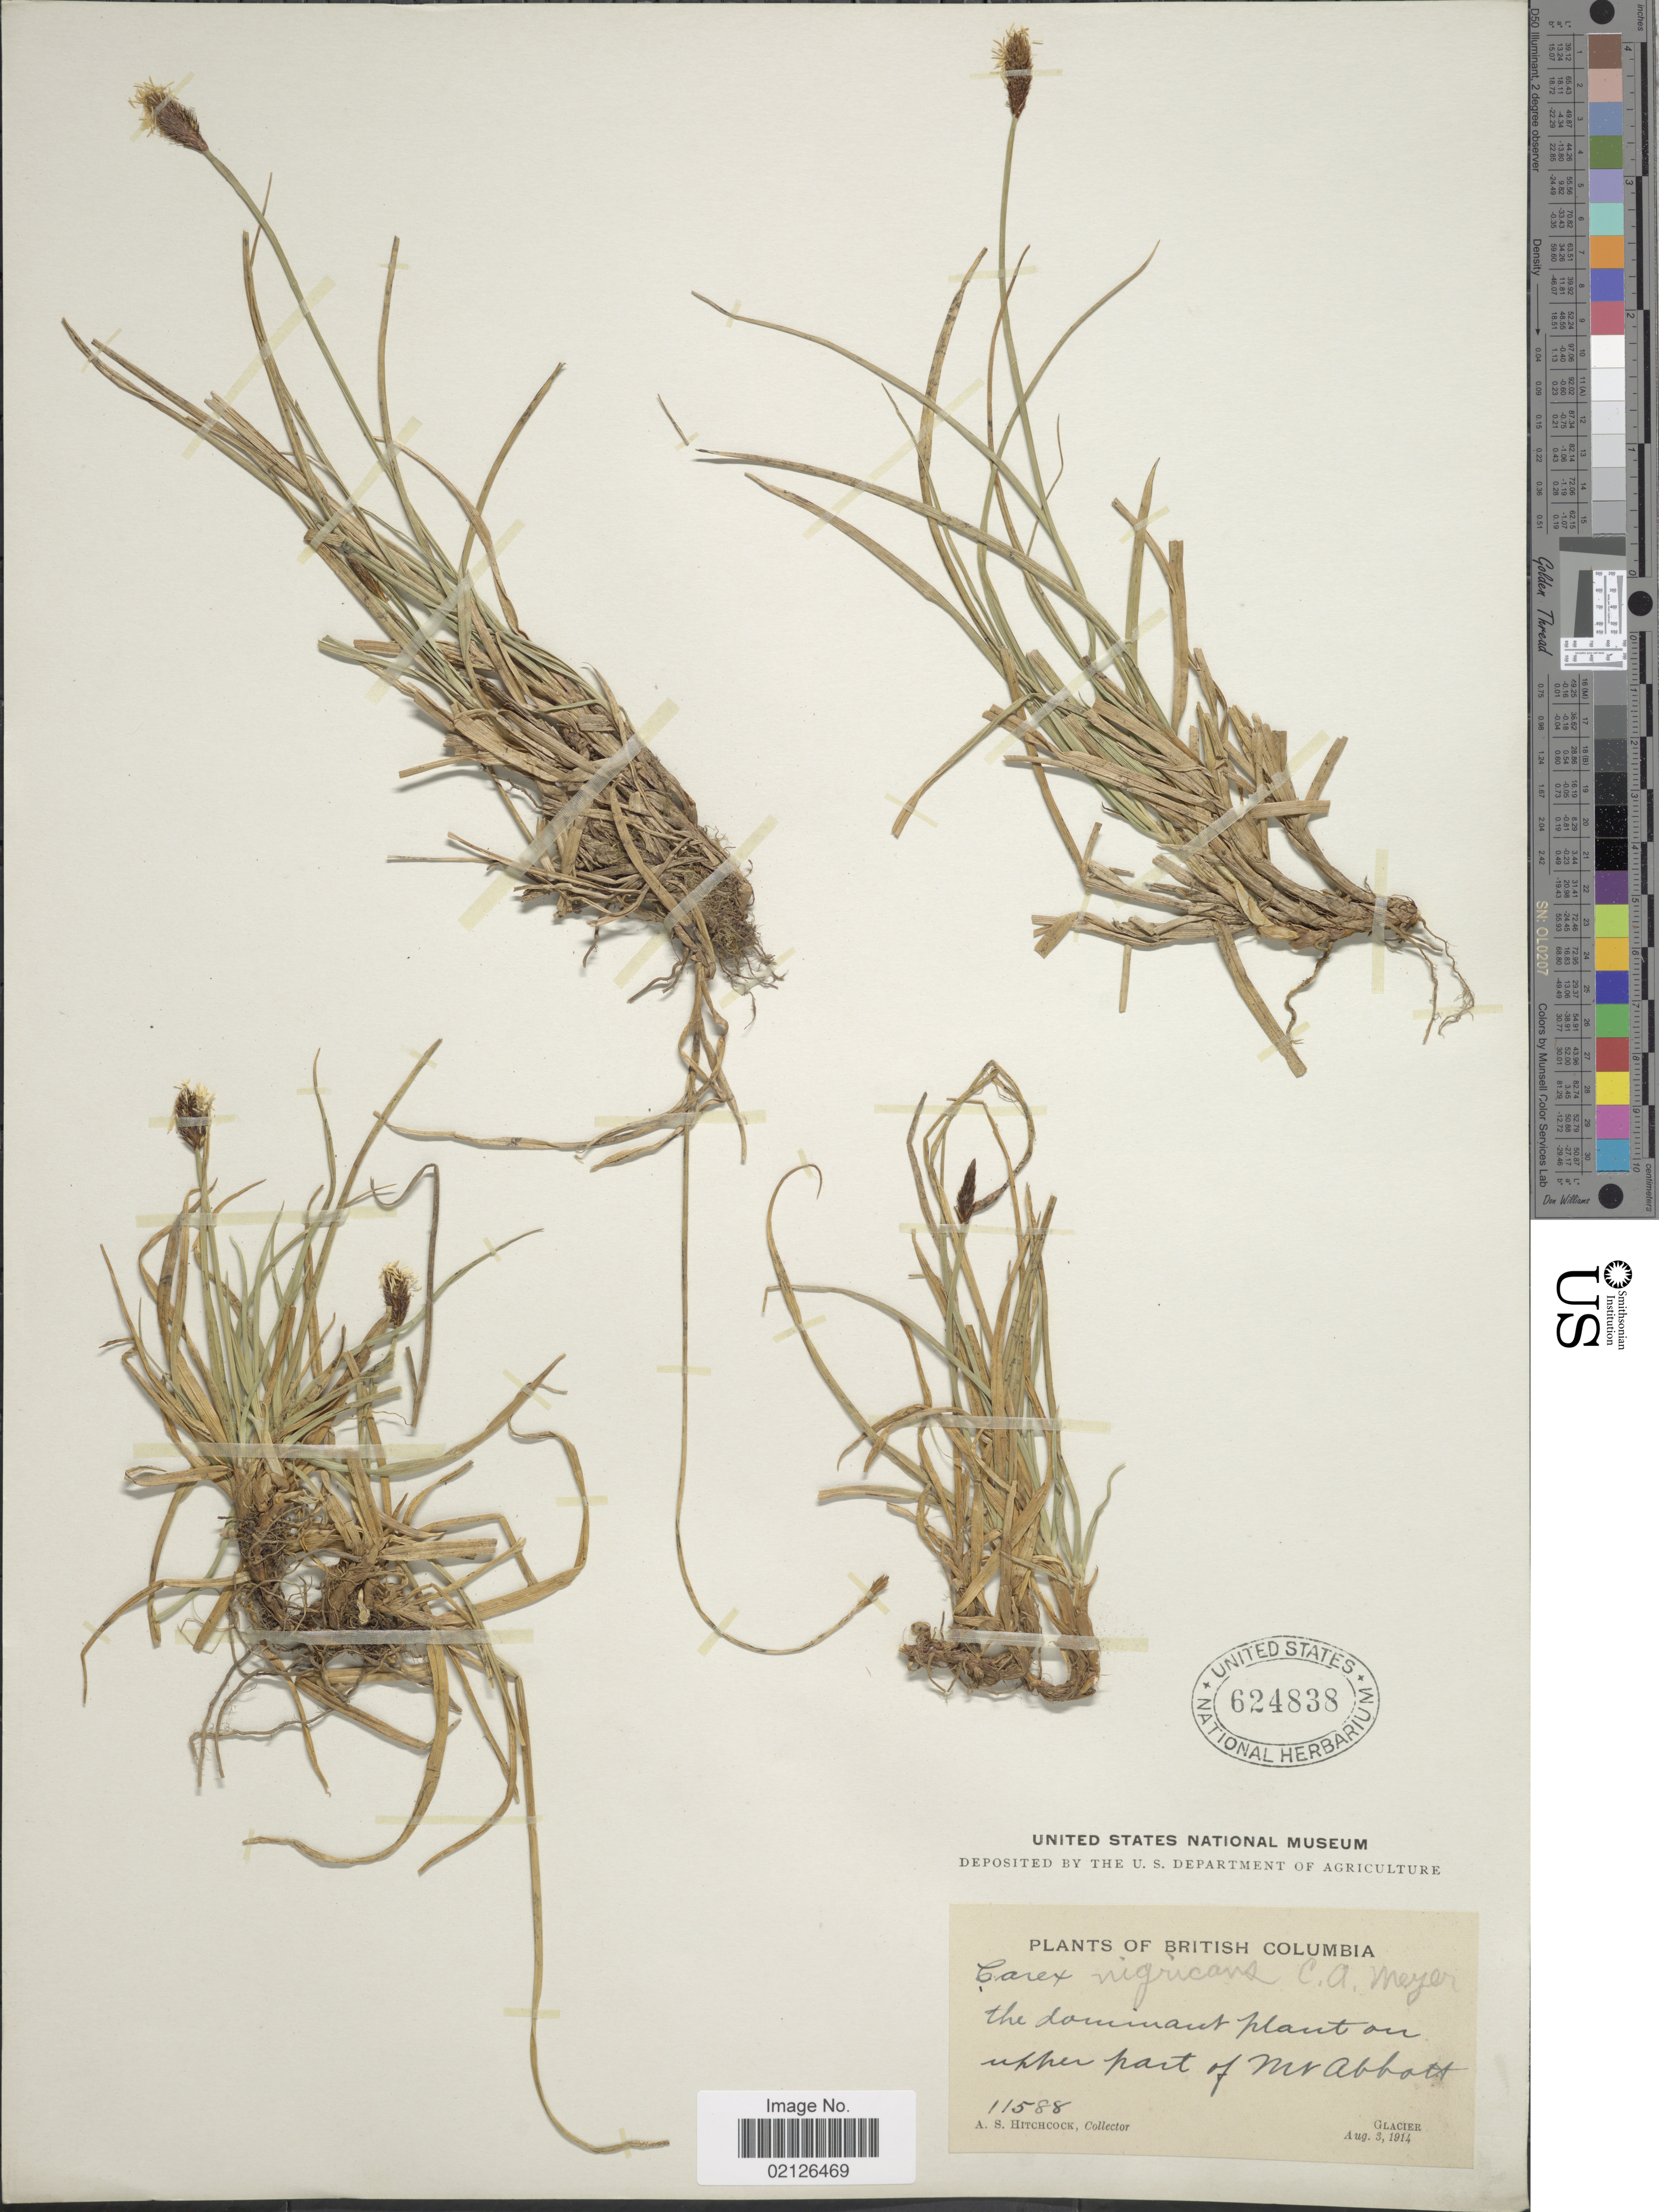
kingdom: Plantae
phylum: Tracheophyta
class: Liliopsida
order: Poales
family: Cyperaceae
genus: Carex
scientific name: Carex nigricans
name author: C.A. Mey.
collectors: A. S. Hitchcock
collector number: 11588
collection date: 1914-08-03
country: Canada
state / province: British Columbia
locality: upper part of Mt Abbott, Glacier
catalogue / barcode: US 624838